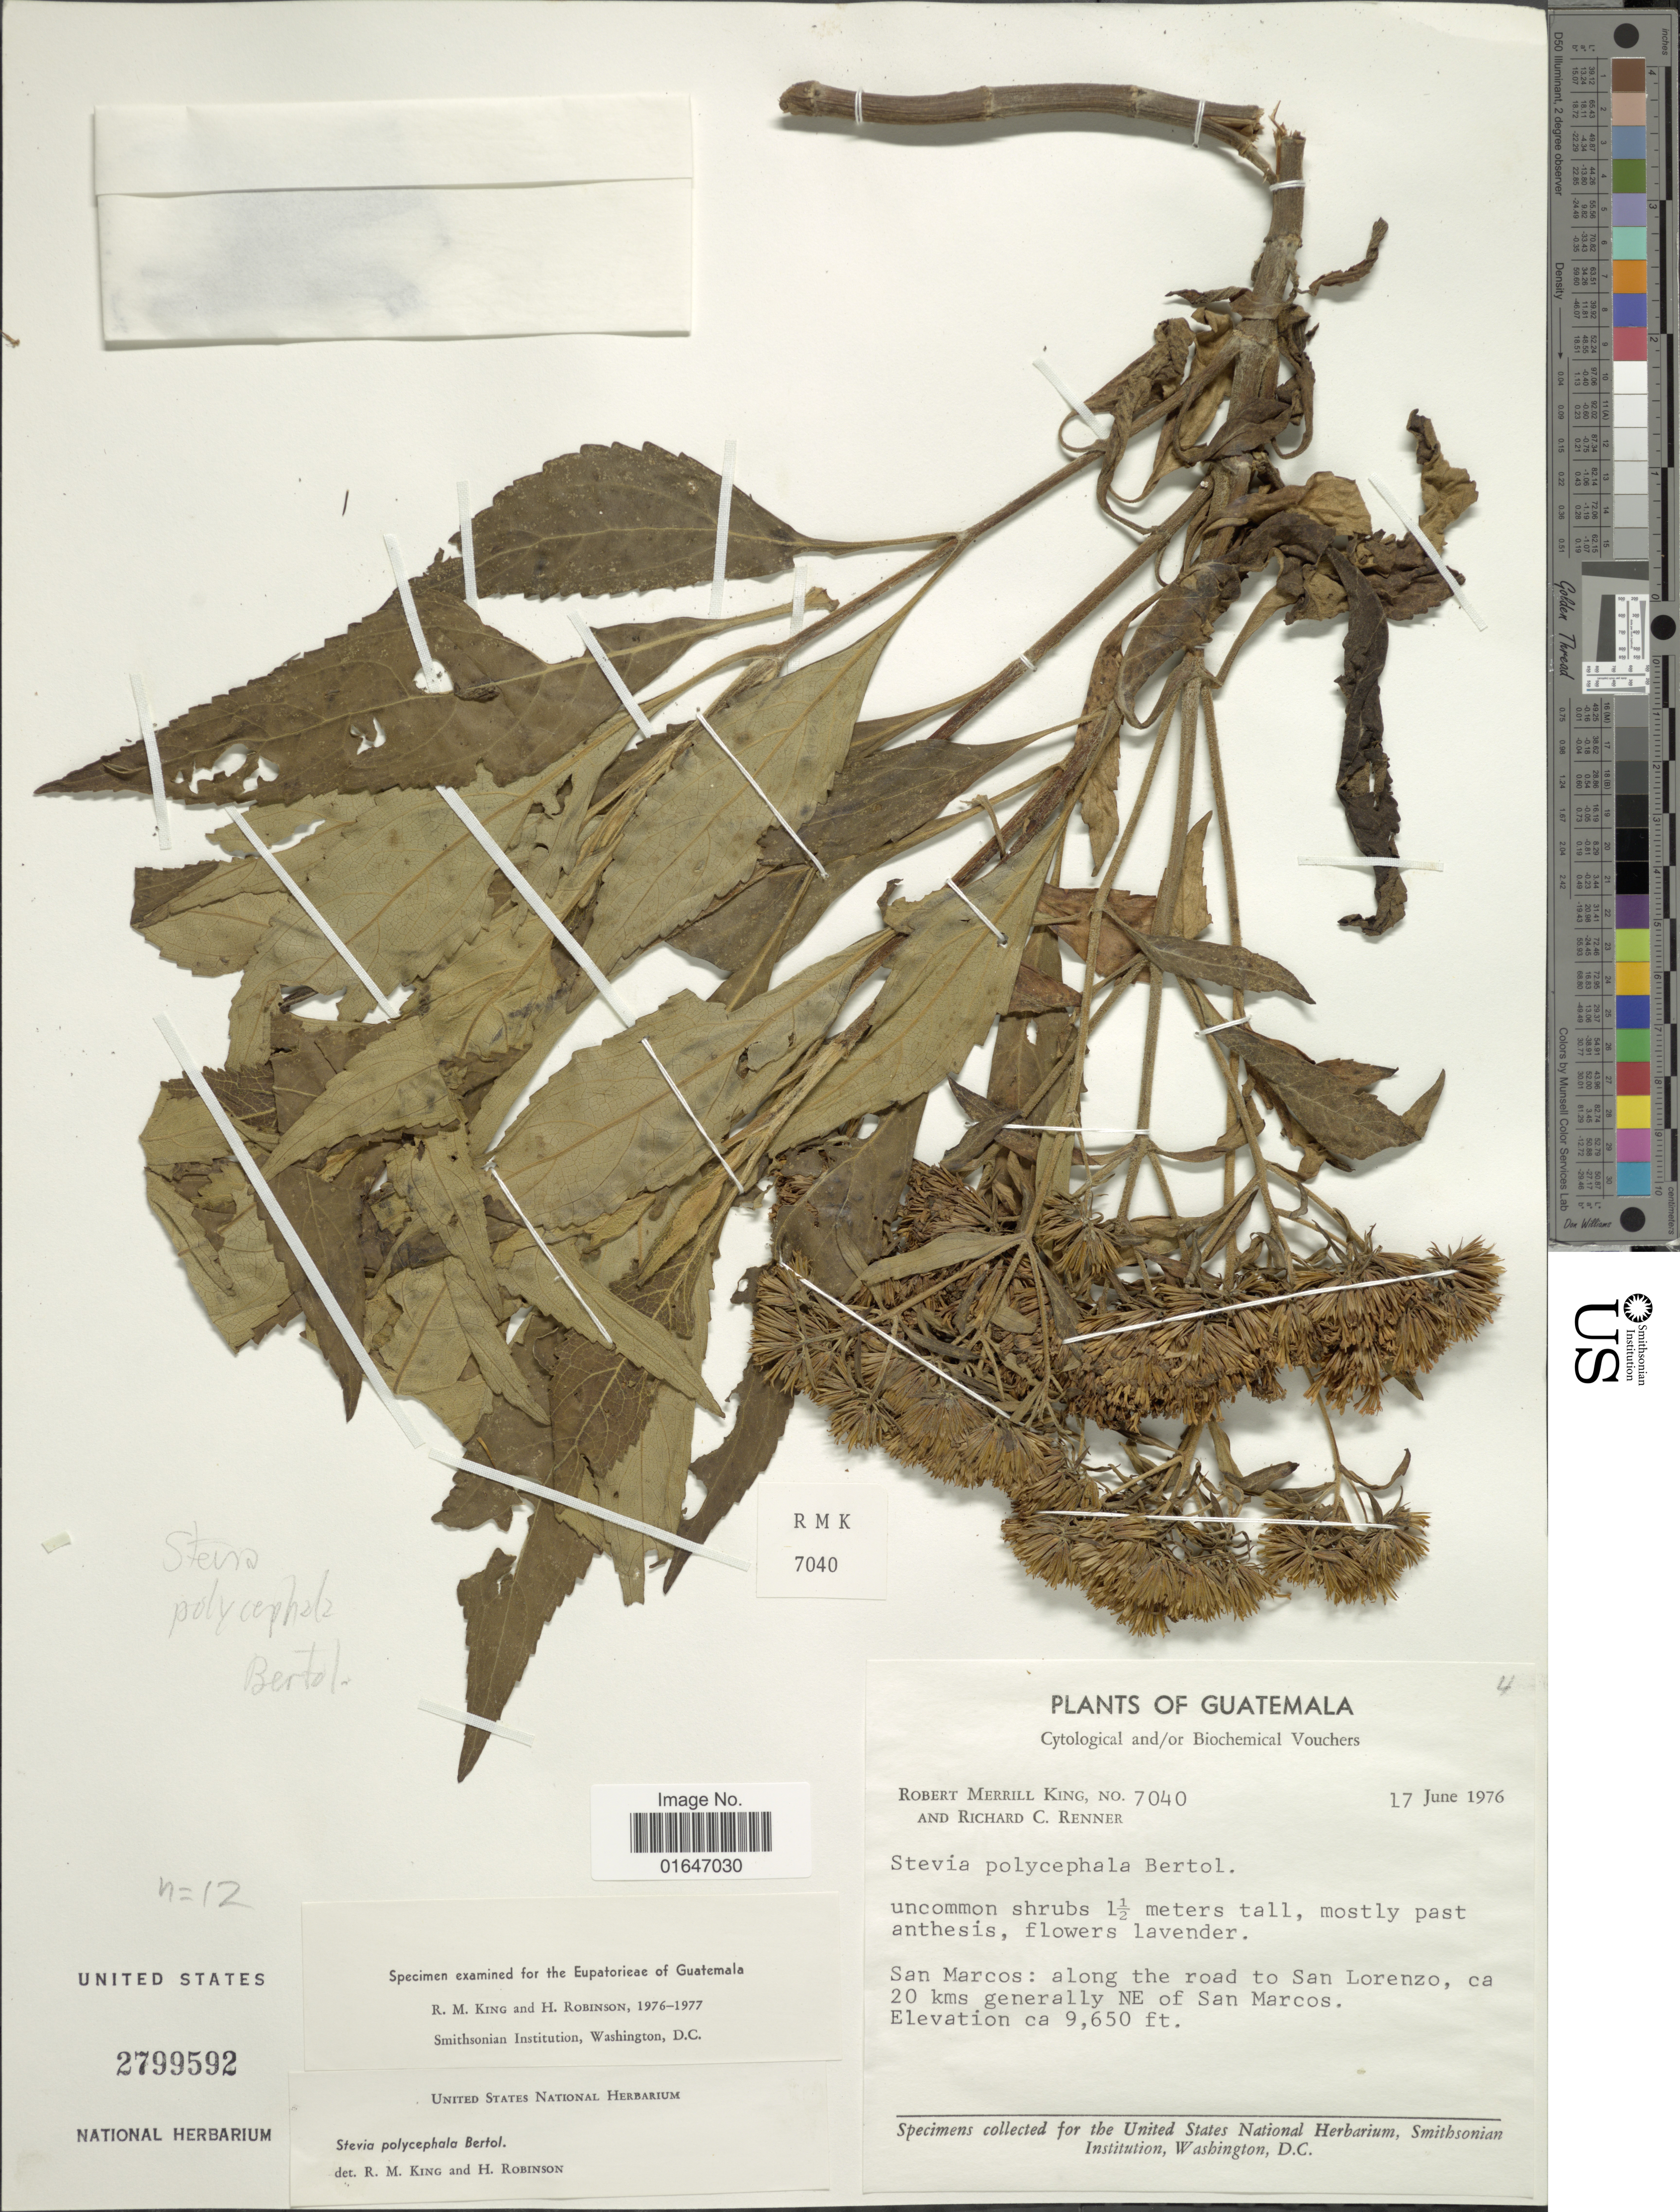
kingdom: Plantae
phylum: Tracheophyta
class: Magnoliopsida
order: Asterales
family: Asteraceae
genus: Stevia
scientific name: Stevia polycephala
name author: Bertoloni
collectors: R. M. King & R. C. Renner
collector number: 7040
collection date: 1976-06-17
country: Guatemala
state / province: San Marcos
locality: Along the road to San Lorenzo, ca 20 kms generally NE of San Marcos.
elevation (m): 2941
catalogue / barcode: US 2799592